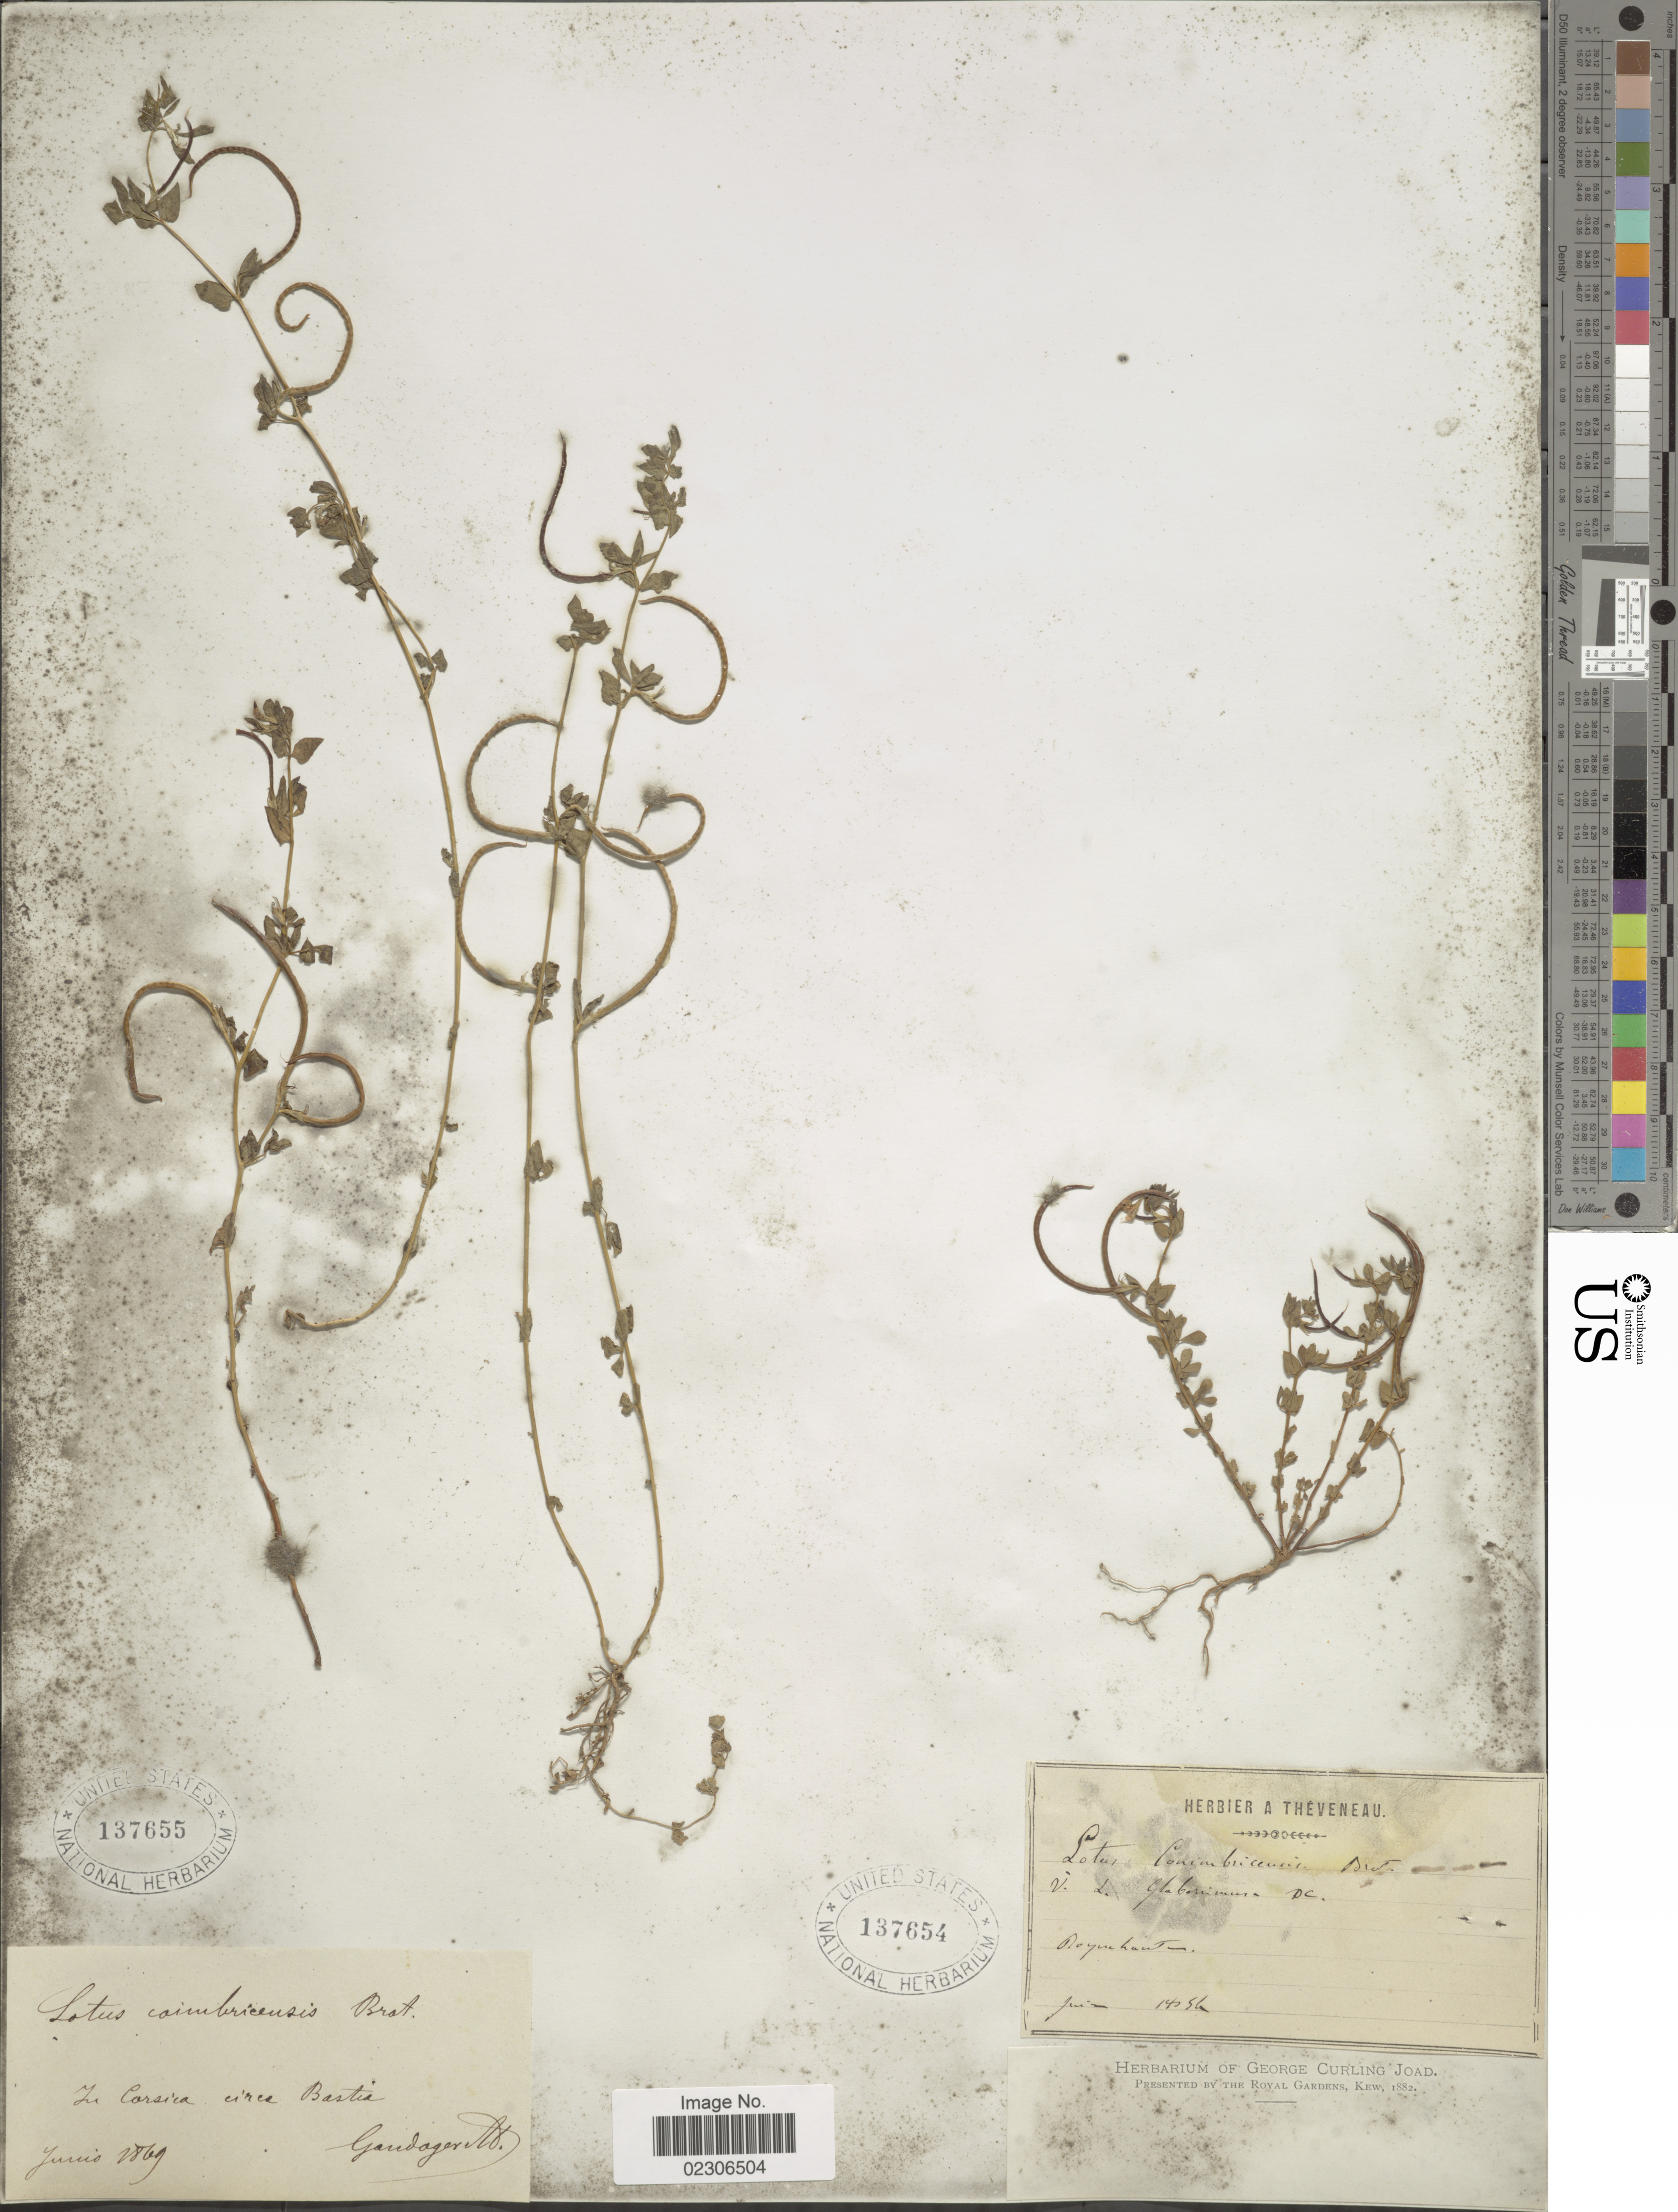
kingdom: Plantae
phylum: Tracheophyta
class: Magnoliopsida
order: Fabales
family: Fabaceae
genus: Lotus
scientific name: Lotus coimbrensis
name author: Willd.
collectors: M. Gandoger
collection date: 1869-06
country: France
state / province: Corsica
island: Corse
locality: In Corsica circa Bastia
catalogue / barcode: US 137654